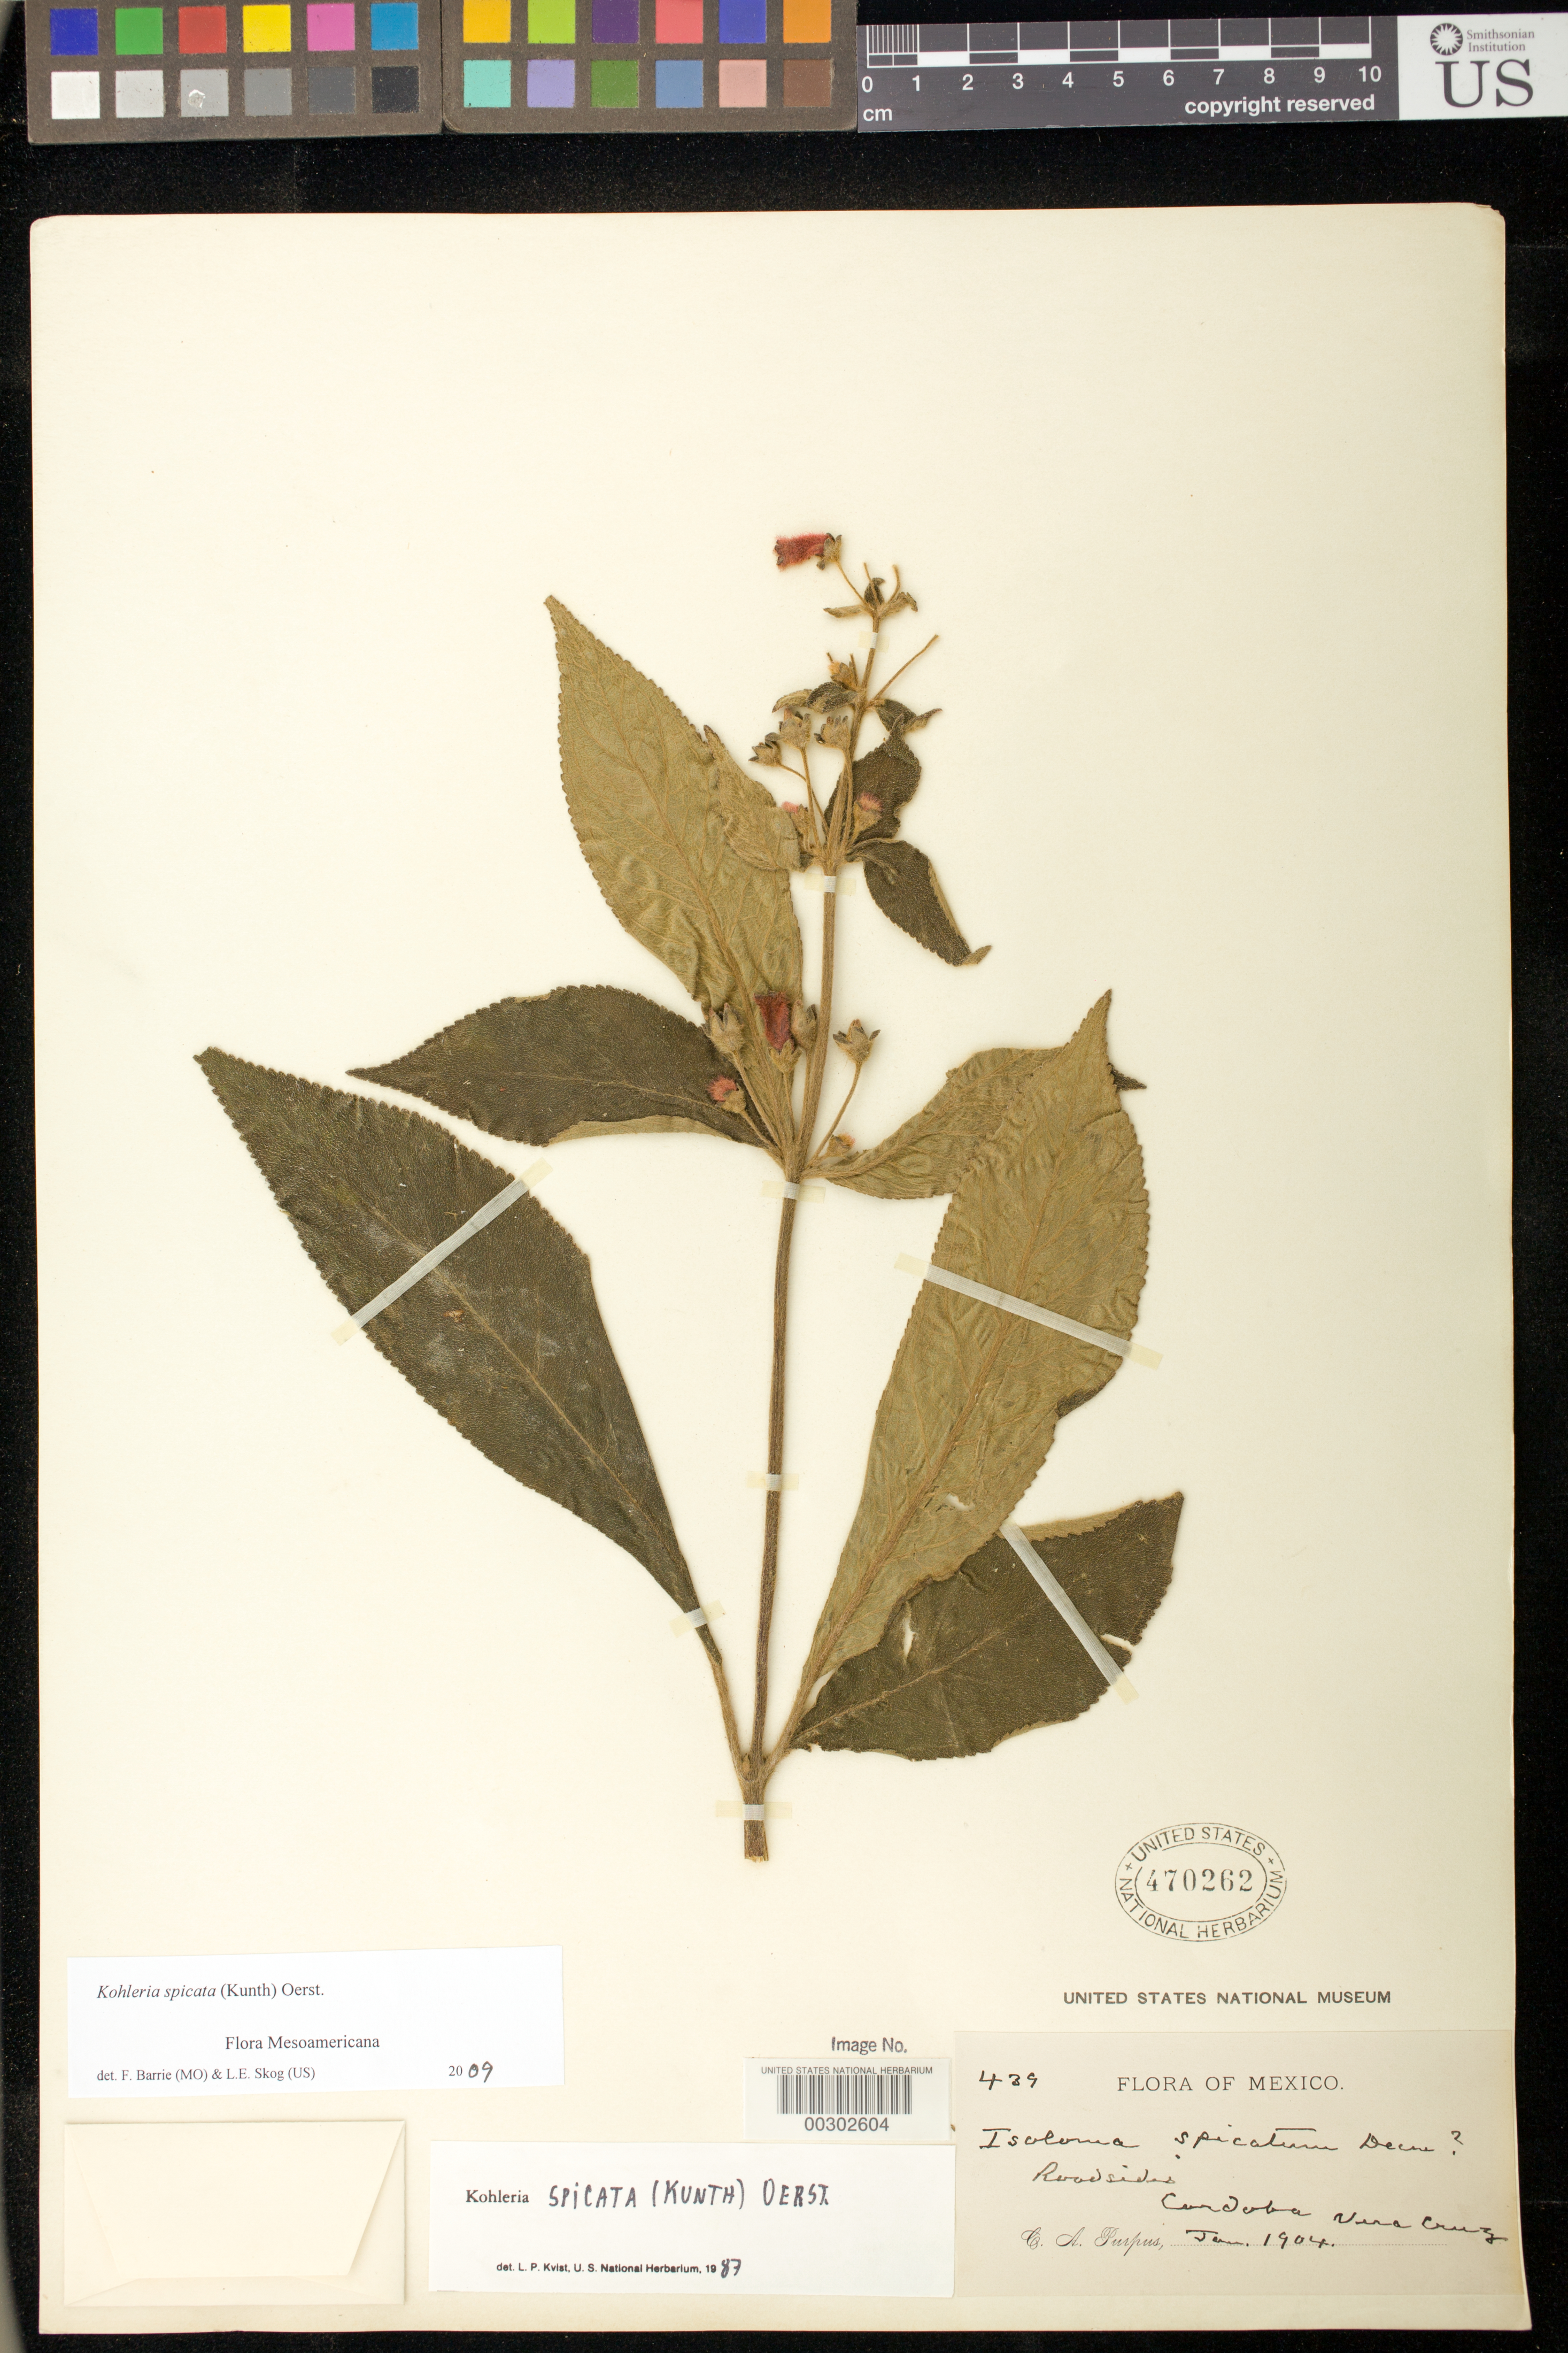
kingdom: Plantae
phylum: Tracheophyta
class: Magnoliopsida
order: Lamiales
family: Gesneriaceae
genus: Kohleria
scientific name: Kohleria spicata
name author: (Kunth) Oerst.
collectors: C. A. Purpus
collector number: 439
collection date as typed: Jan 1904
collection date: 1904-01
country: Mexico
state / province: Veracruz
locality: Cordoba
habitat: Roadsides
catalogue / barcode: US 470262